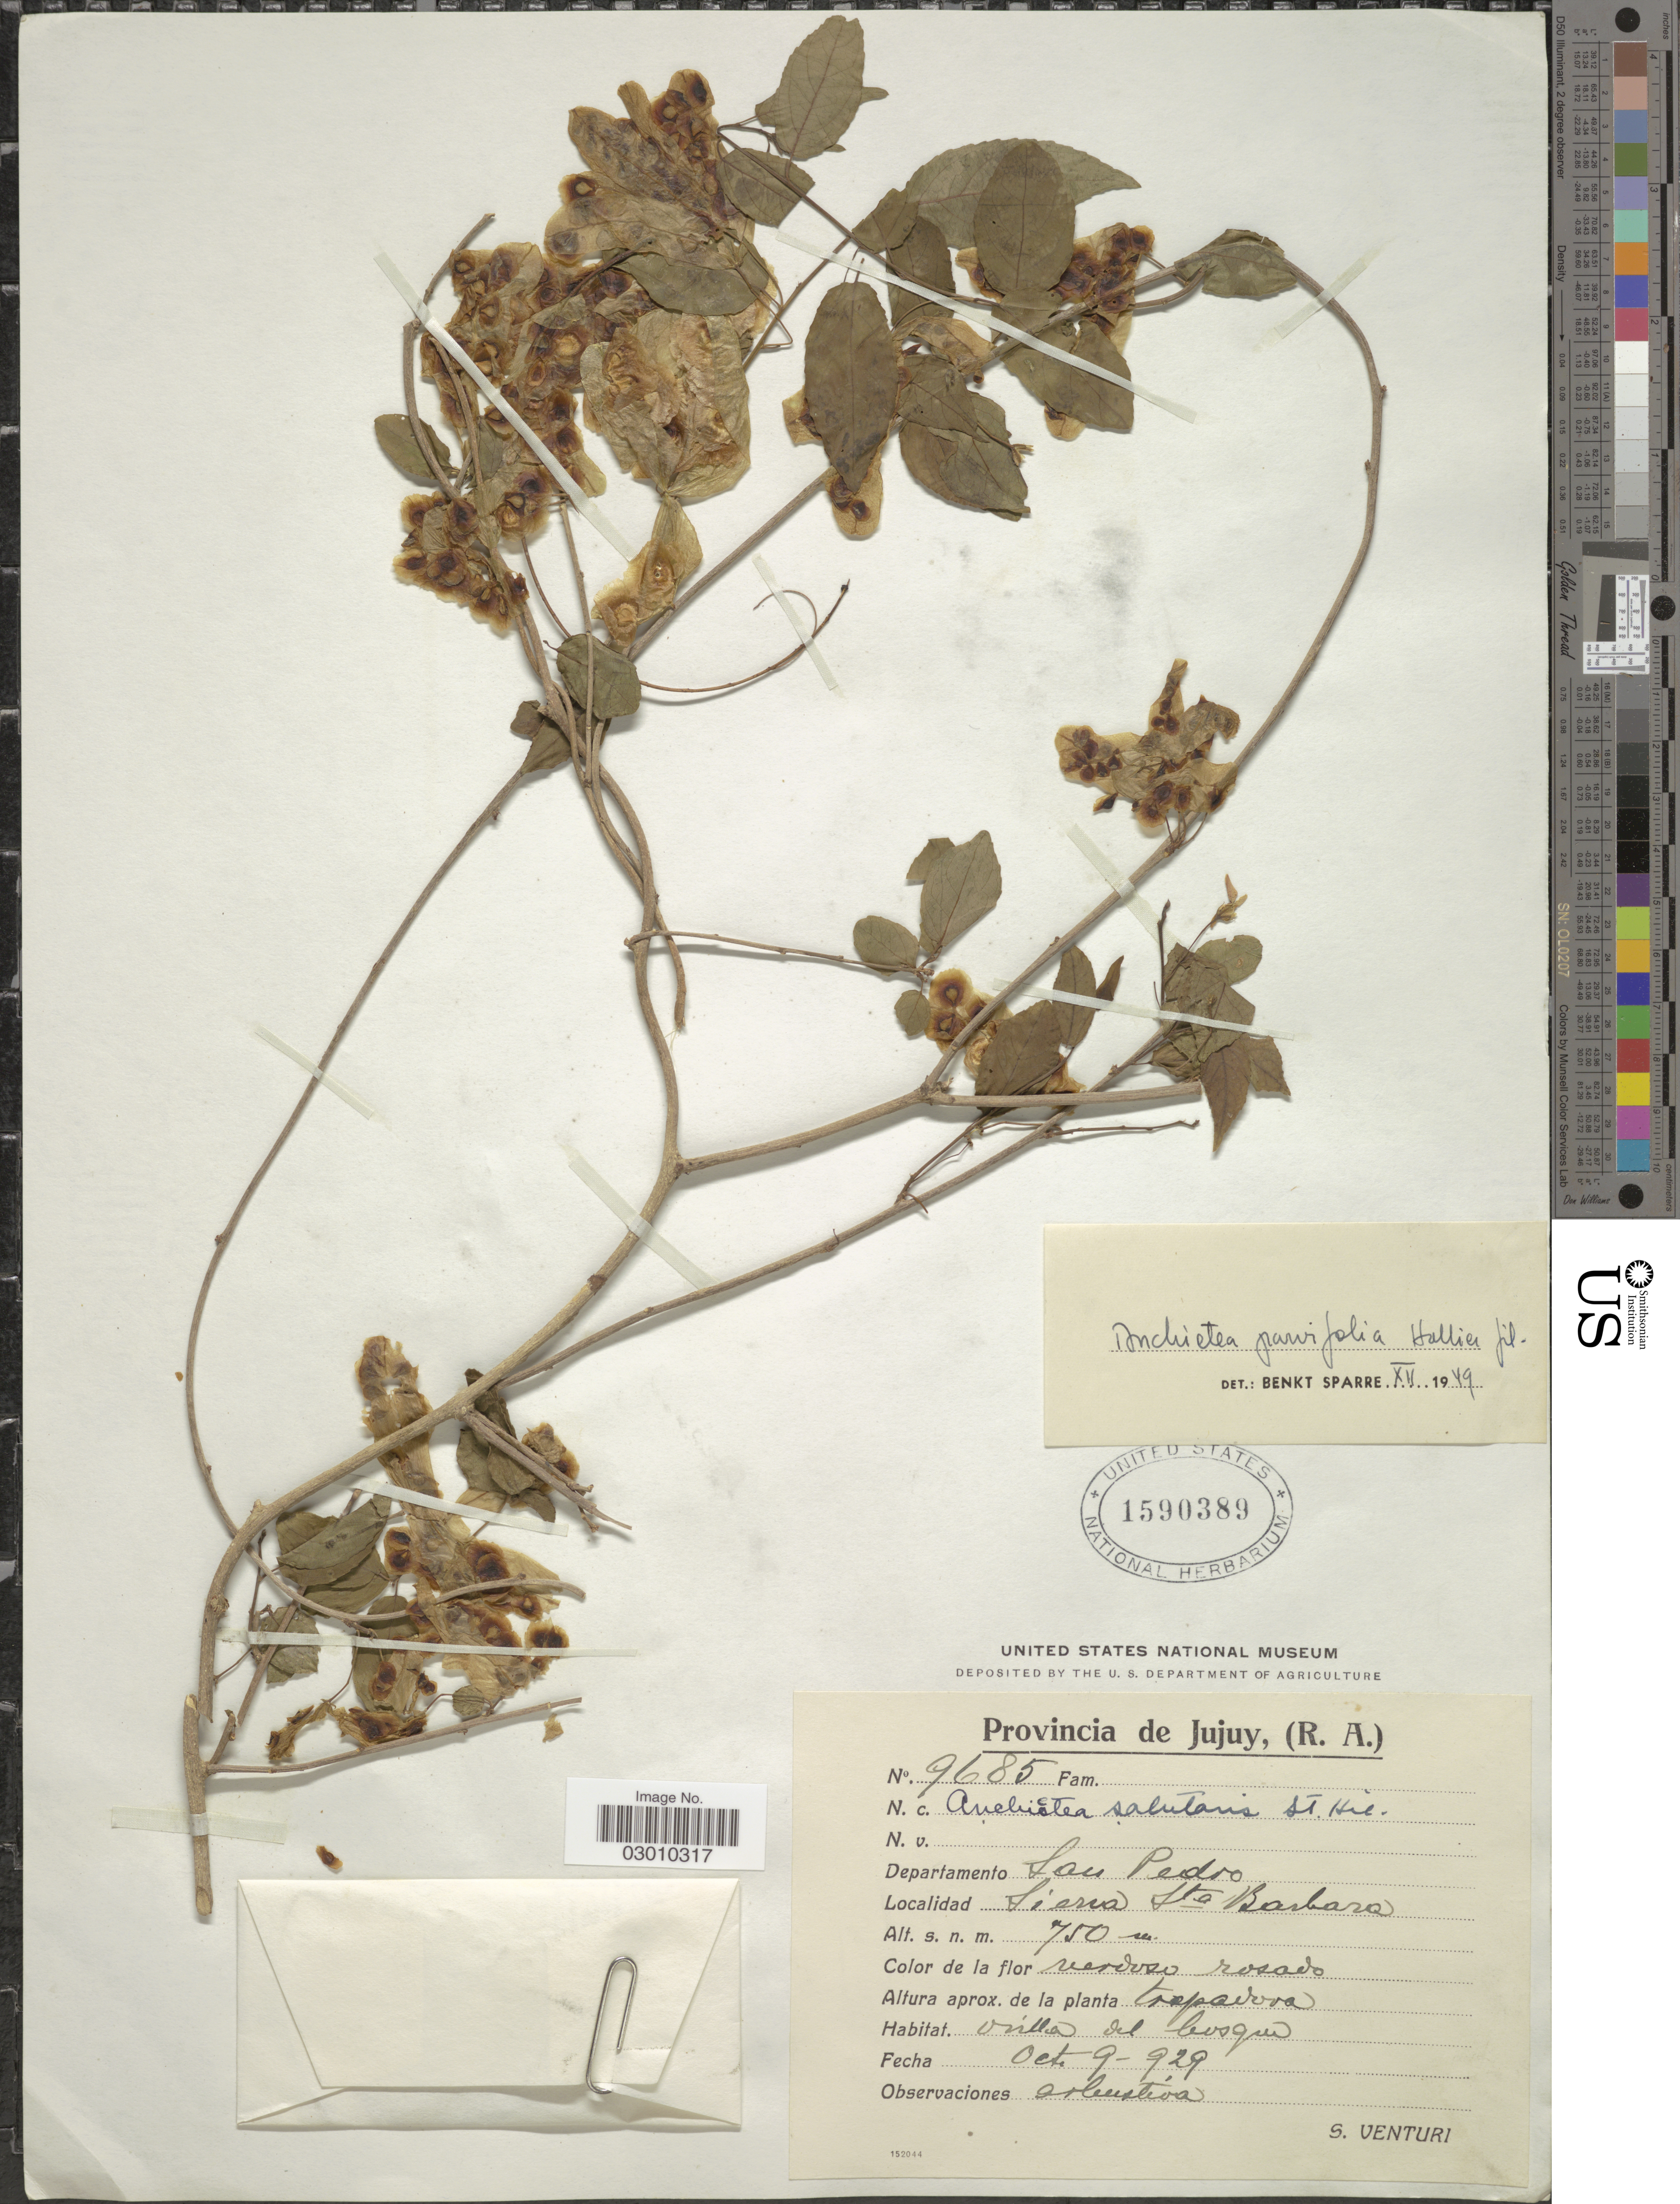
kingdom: Plantae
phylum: Tracheophyta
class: Magnoliopsida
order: Malpighiales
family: Violaceae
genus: Anchietea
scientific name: Anchietea pyrifolia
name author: (Mart.) G. Don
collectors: S. Venturi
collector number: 9685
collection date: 1929-10-09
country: Argentina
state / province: Jujuy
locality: Departamento San Pedro. Sierra Sta Barbara.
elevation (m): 750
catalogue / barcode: US 1590389